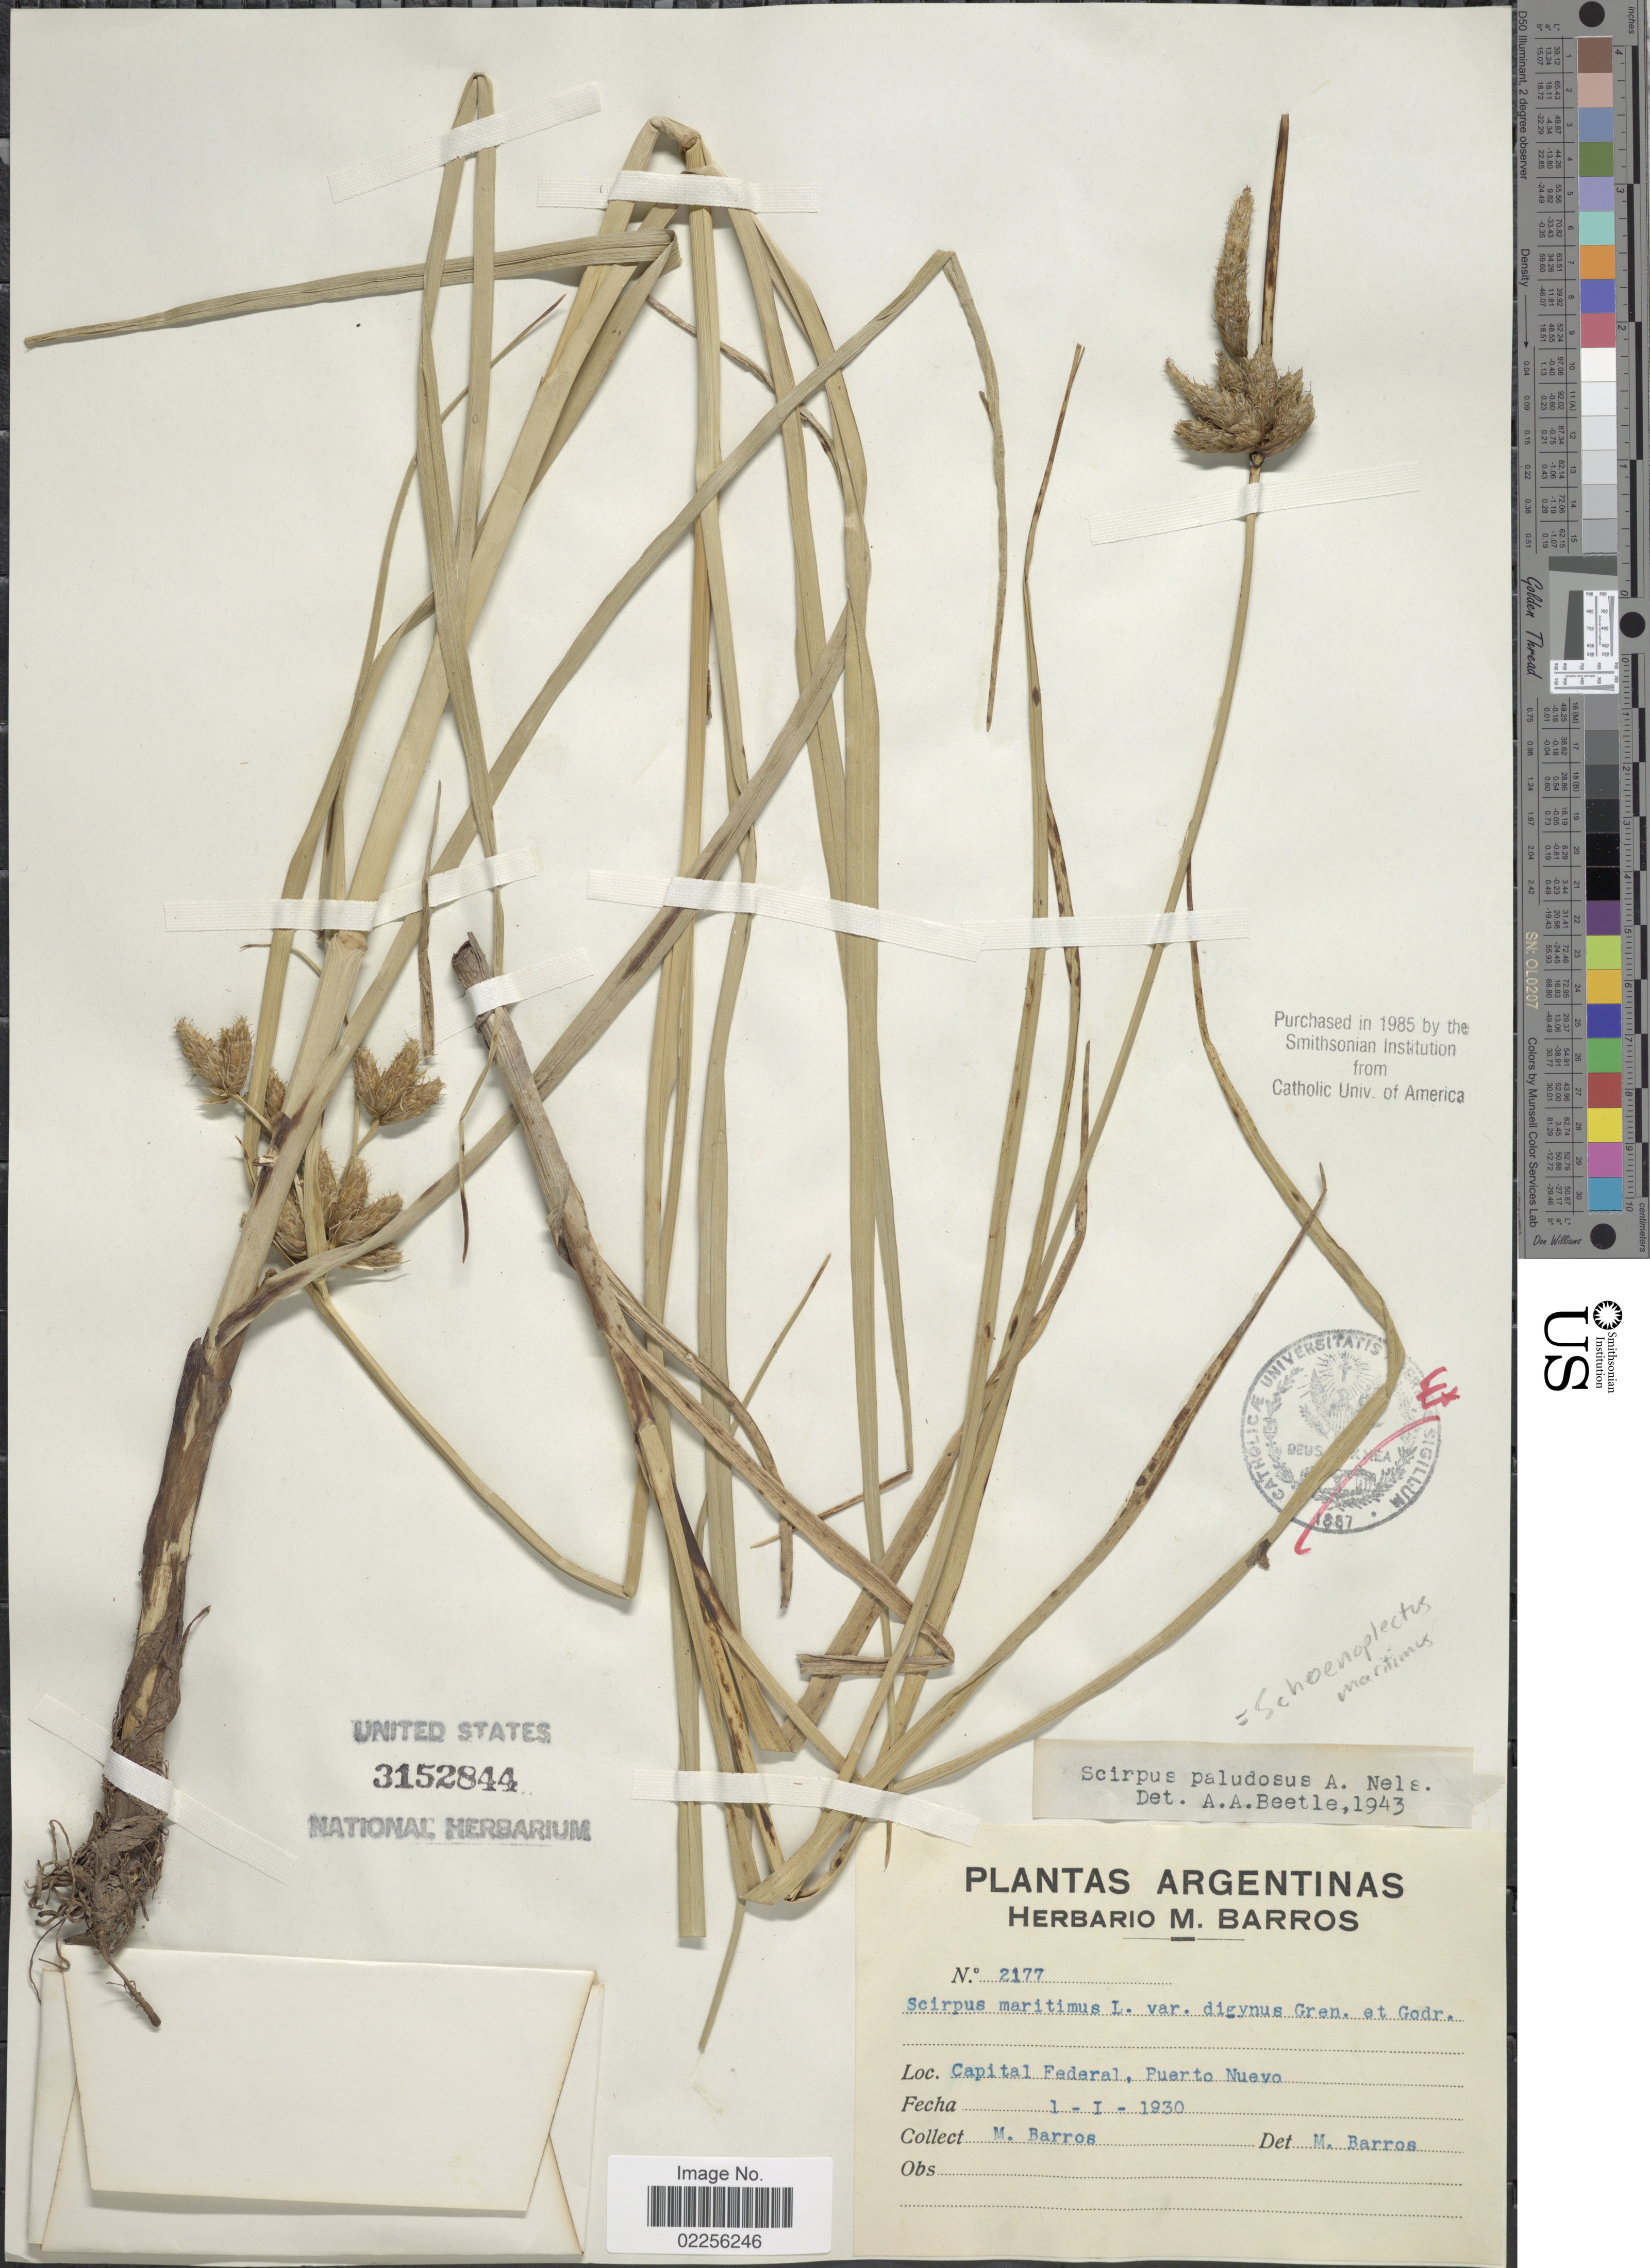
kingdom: Plantae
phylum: Tracheophyta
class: Liliopsida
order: Poales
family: Cyperaceae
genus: Bolboschoenus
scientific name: Bolboschoenus maritimus subsp. paludosus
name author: (A. Nelson) T. Koyama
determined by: Strong, M. T., (US), Smithsonian Institution - National Museum of Natural History (UNITED STATES)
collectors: M. Barros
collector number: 2177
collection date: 1930-01-01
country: Venezuela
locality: Capital Federa;, Puerto Nuevo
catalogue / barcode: US 3152844